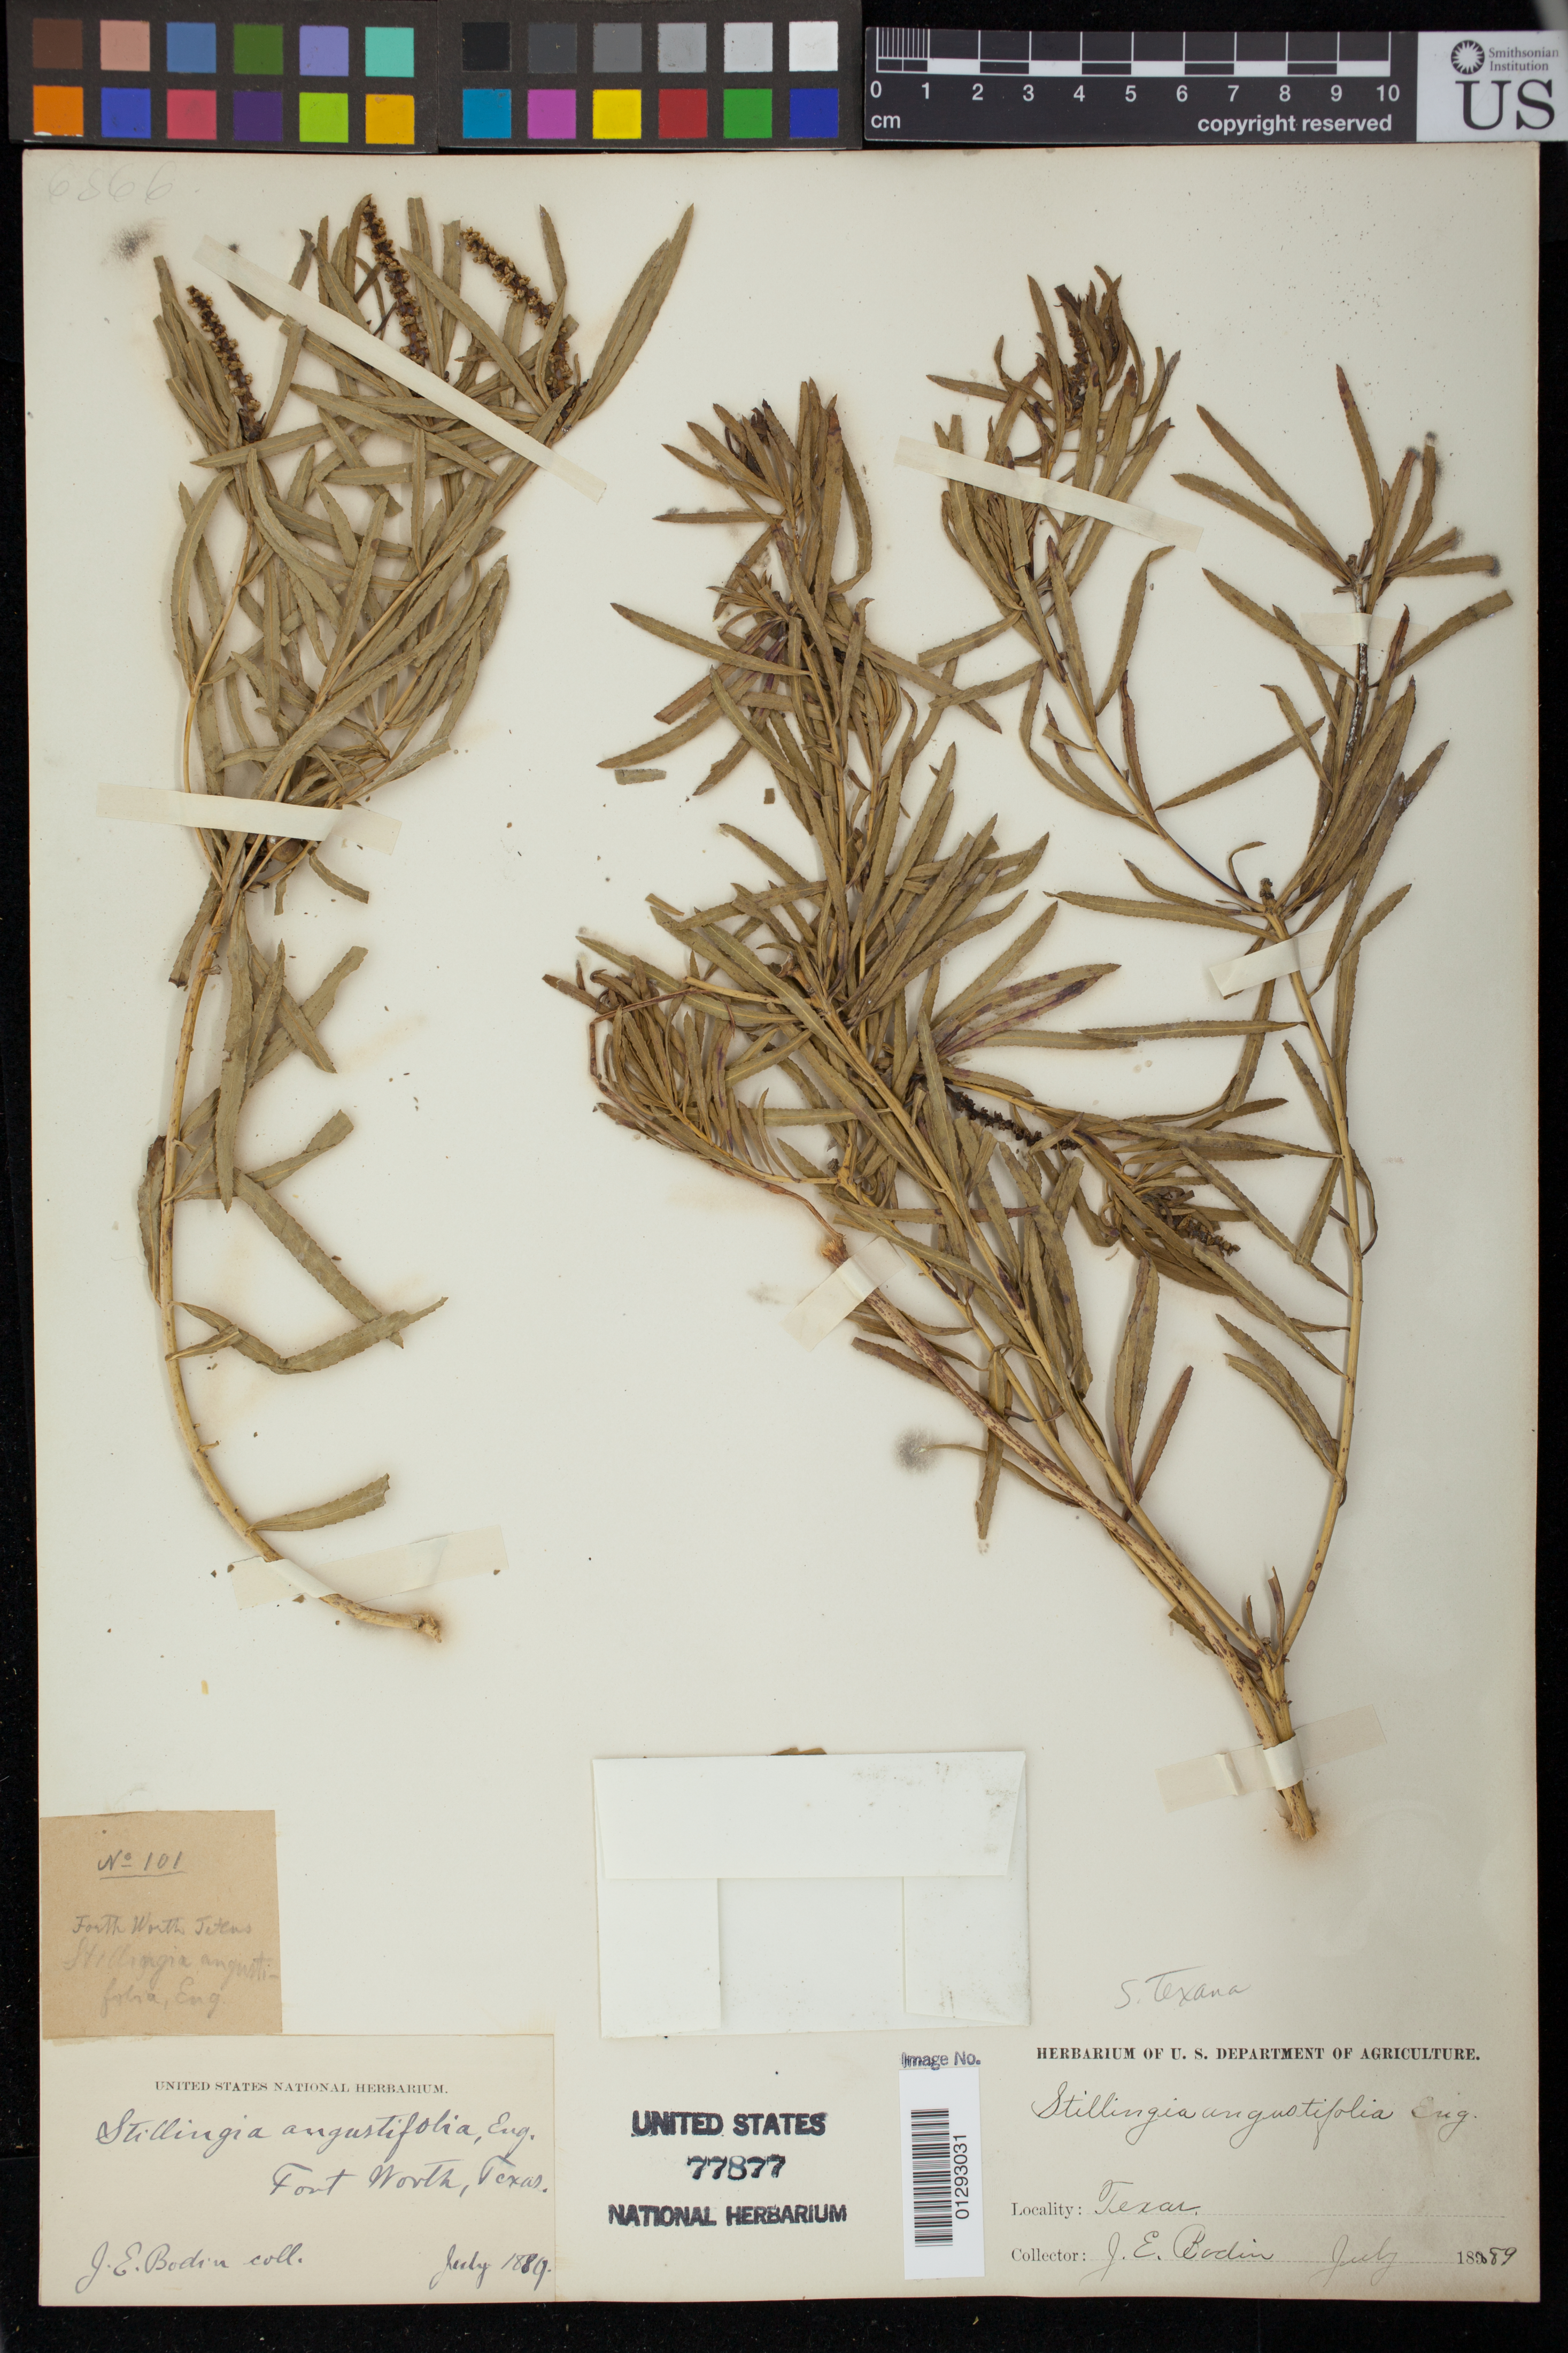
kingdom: Plantae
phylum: Tracheophyta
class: Magnoliopsida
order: Malpighiales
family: Euphorbiaceae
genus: Stillingia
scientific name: Stillingia texana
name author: I.M. Johnst.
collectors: J. E. Bodin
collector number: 101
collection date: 1889-07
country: United States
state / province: Texas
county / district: Tarrant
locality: Fort Worth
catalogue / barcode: US 77877